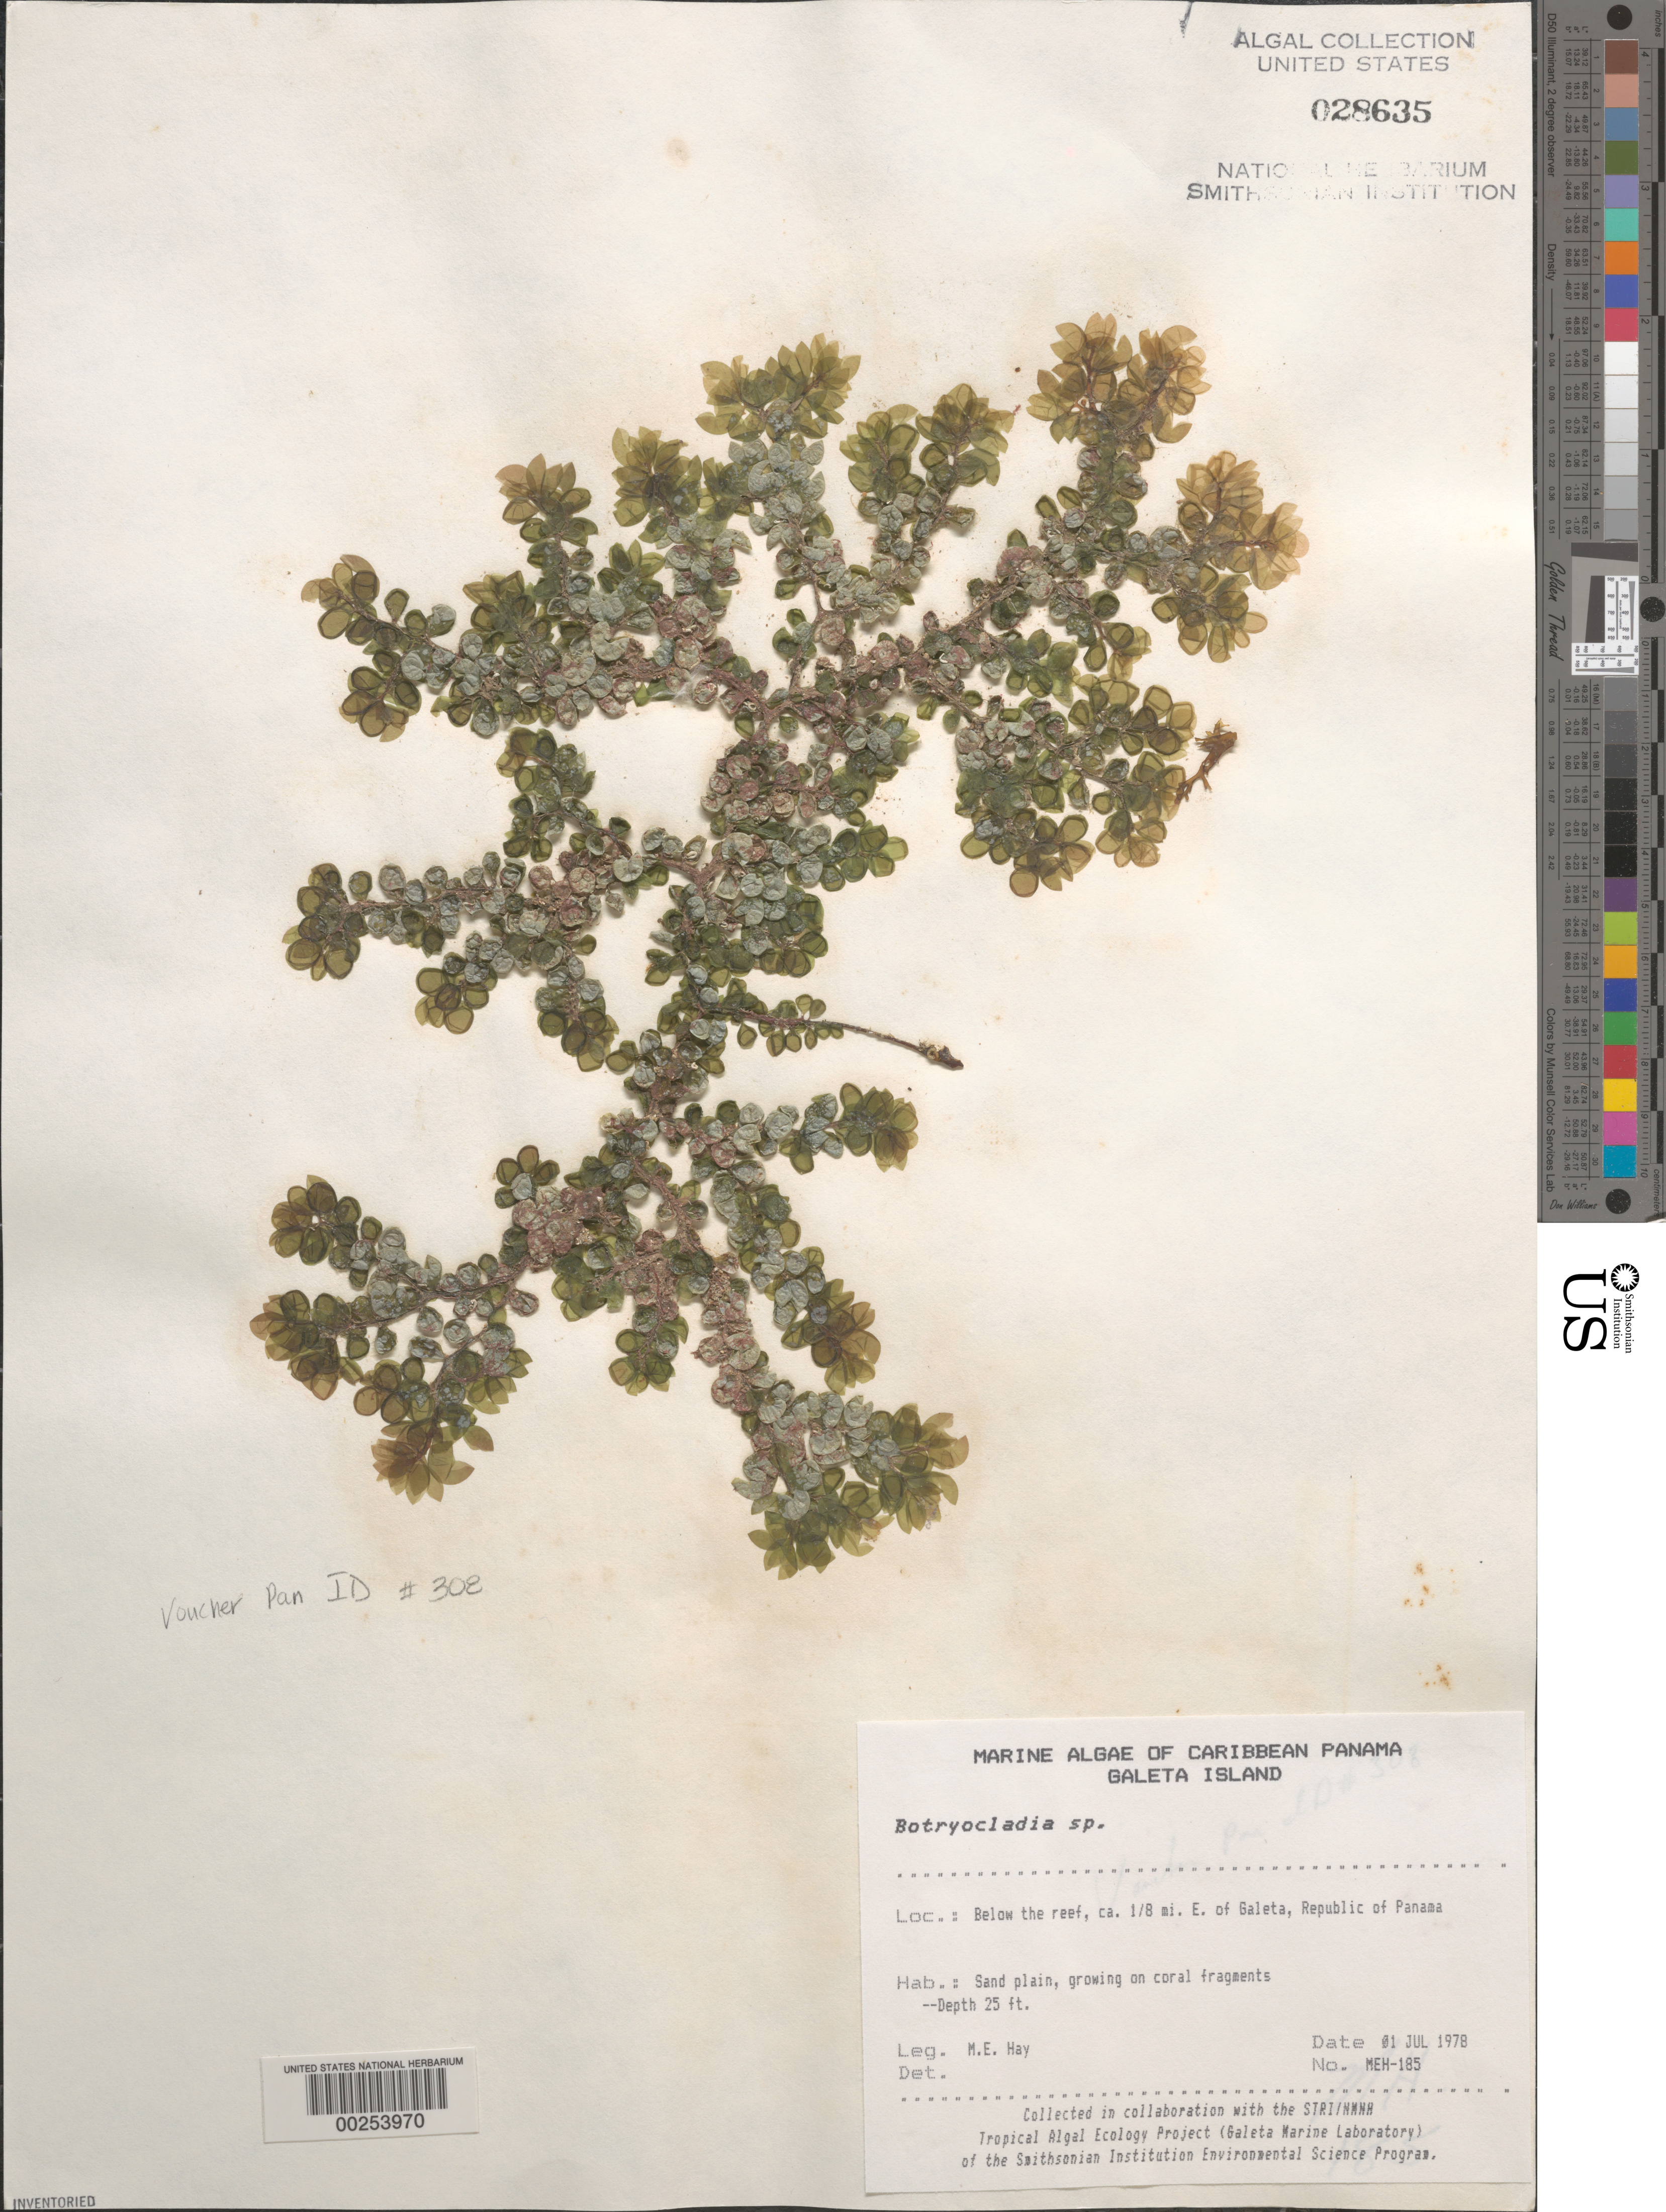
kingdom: Plantae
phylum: Rhodophyta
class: Florideophyceae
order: Rhodymeniales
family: Rhodymeniaceae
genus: Botryocladia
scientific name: Botryocladia sp.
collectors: M. E. Hay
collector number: MEH-185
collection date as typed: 01 Jul 1978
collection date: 1978-07-01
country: Panama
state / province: Colón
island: Galeta Island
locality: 1/8th mile east of Galeta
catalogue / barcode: US 28635